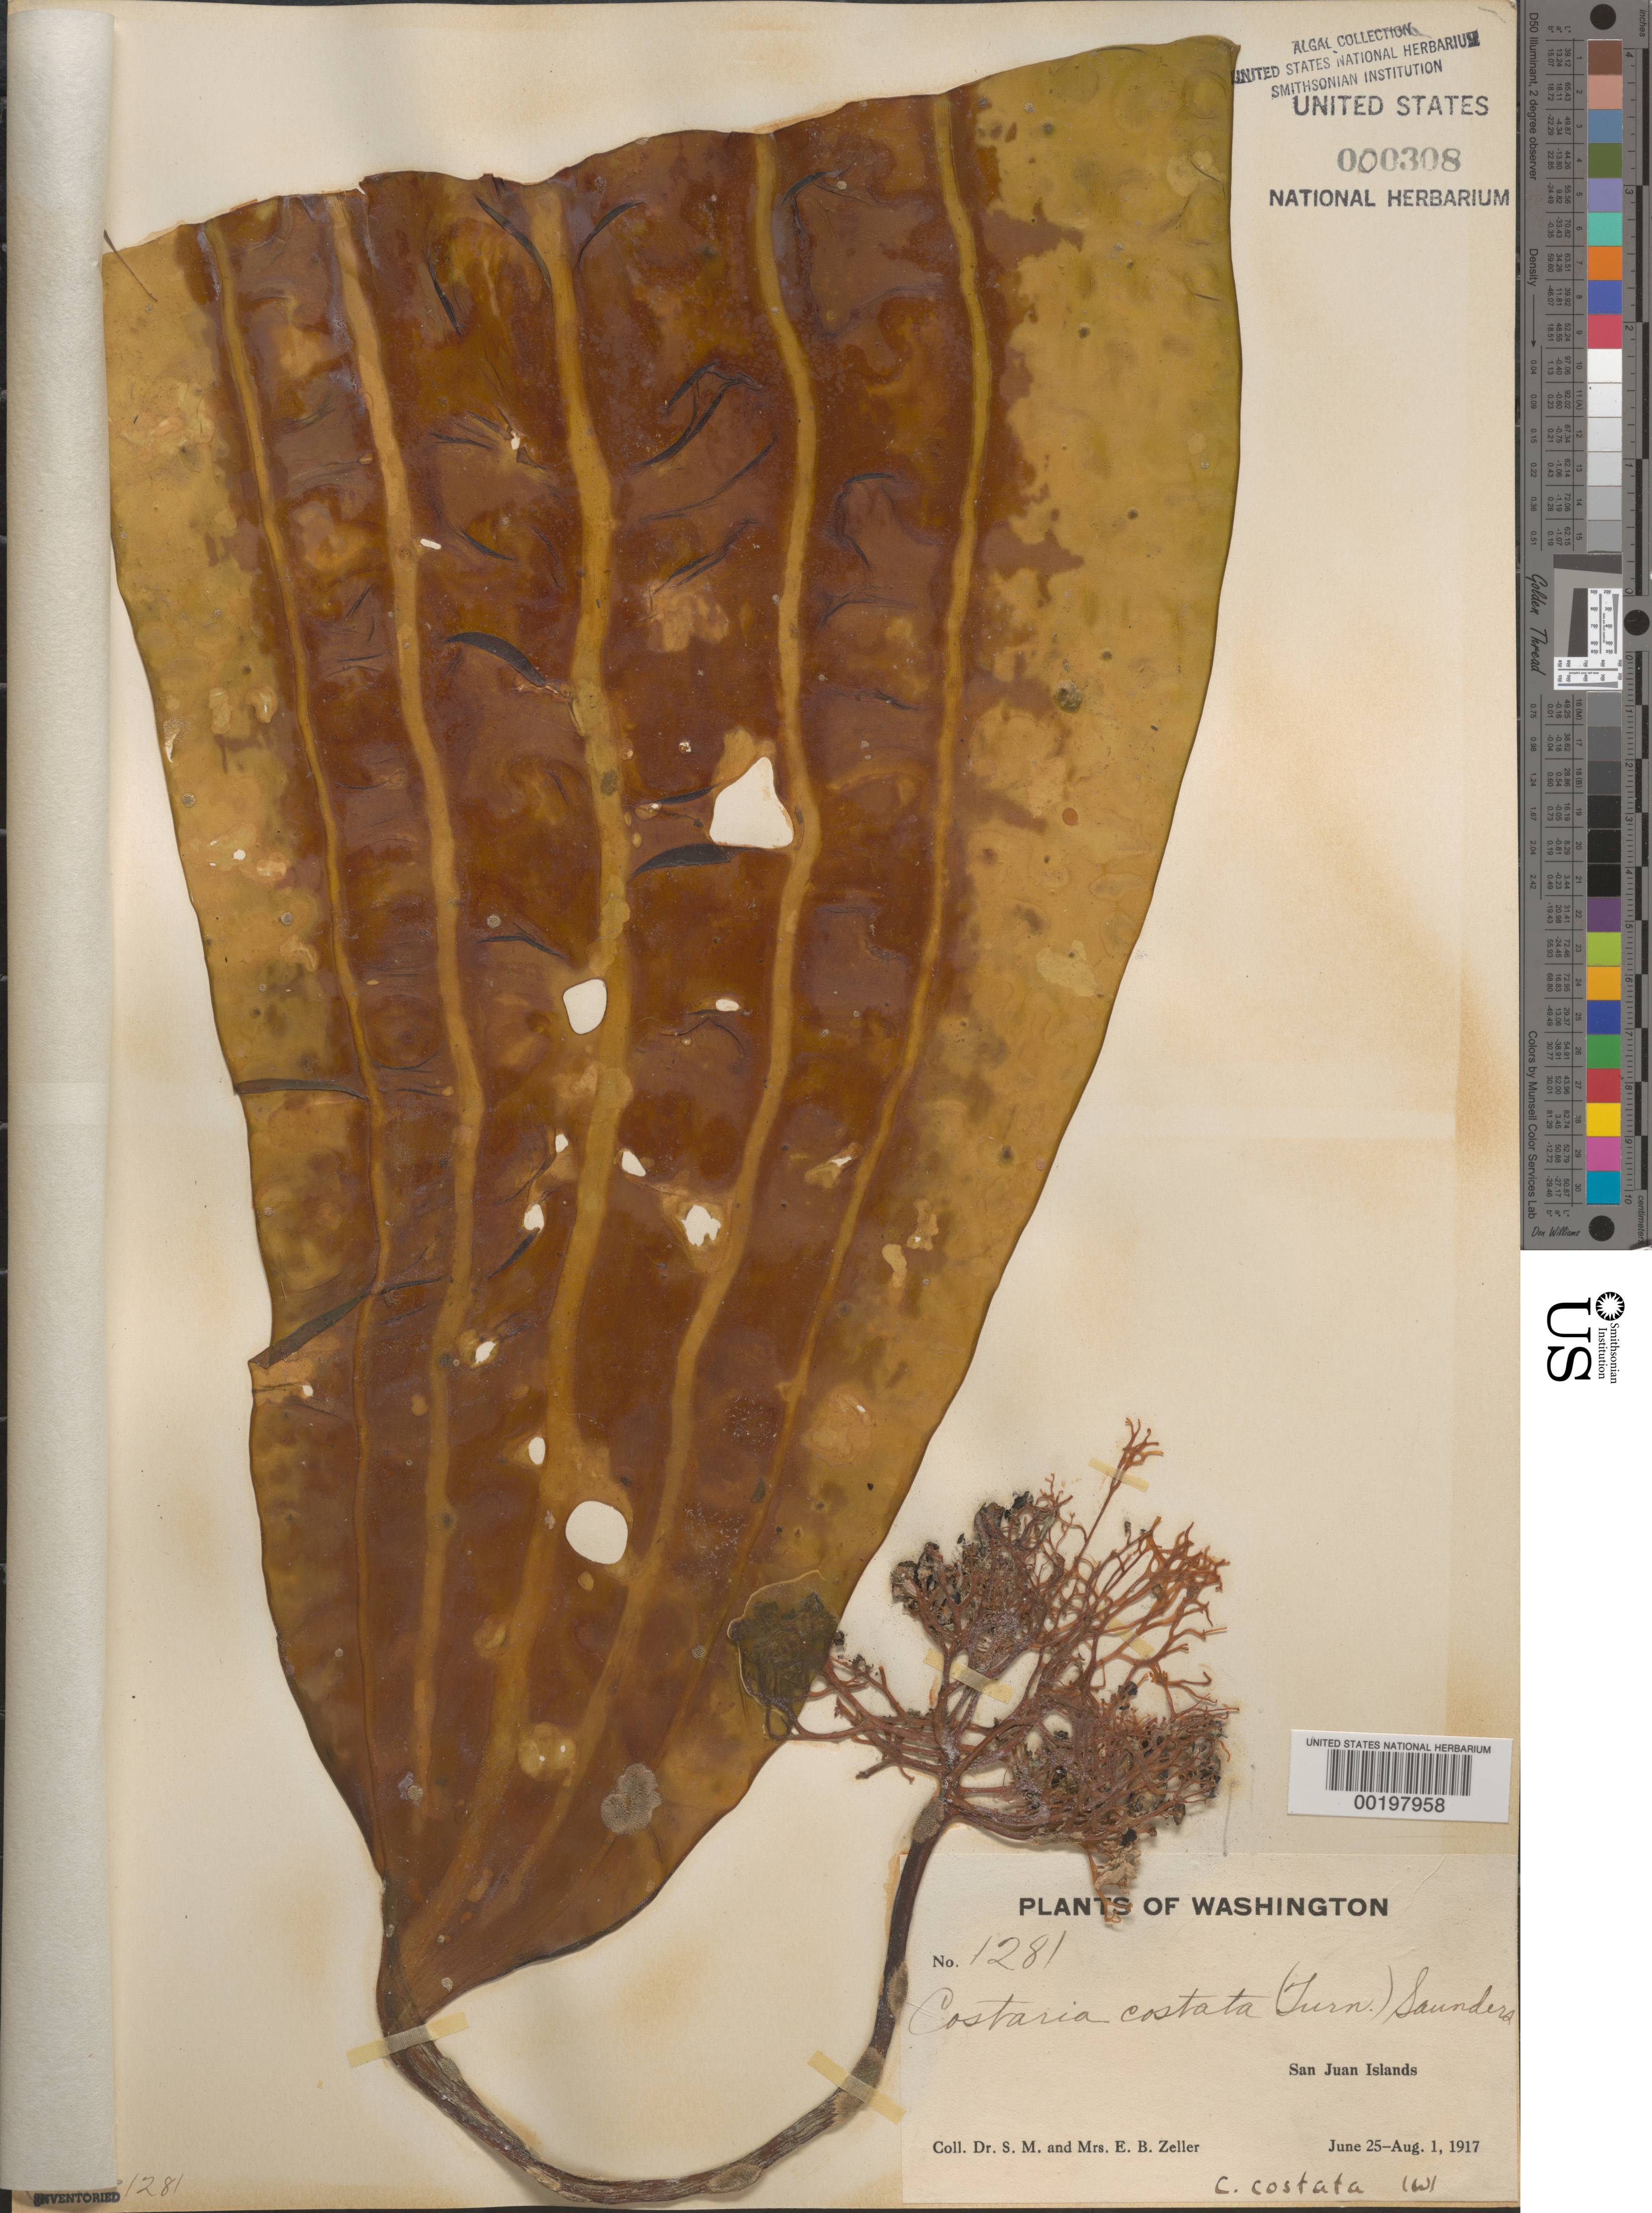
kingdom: Chromista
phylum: Ochrophyta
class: Phaeophyceae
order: Laminariales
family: Costariaceae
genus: Costaria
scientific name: Costaria costata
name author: (C. Agardh) D.A. Saunders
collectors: S. Zeller & E. Zeller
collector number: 1281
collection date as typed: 25 Jun 1917 to 01 Aug 1917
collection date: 1917-06-25/1917-08-01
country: United States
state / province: Washington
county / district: San Juan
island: San Juan Islands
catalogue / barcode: US 308